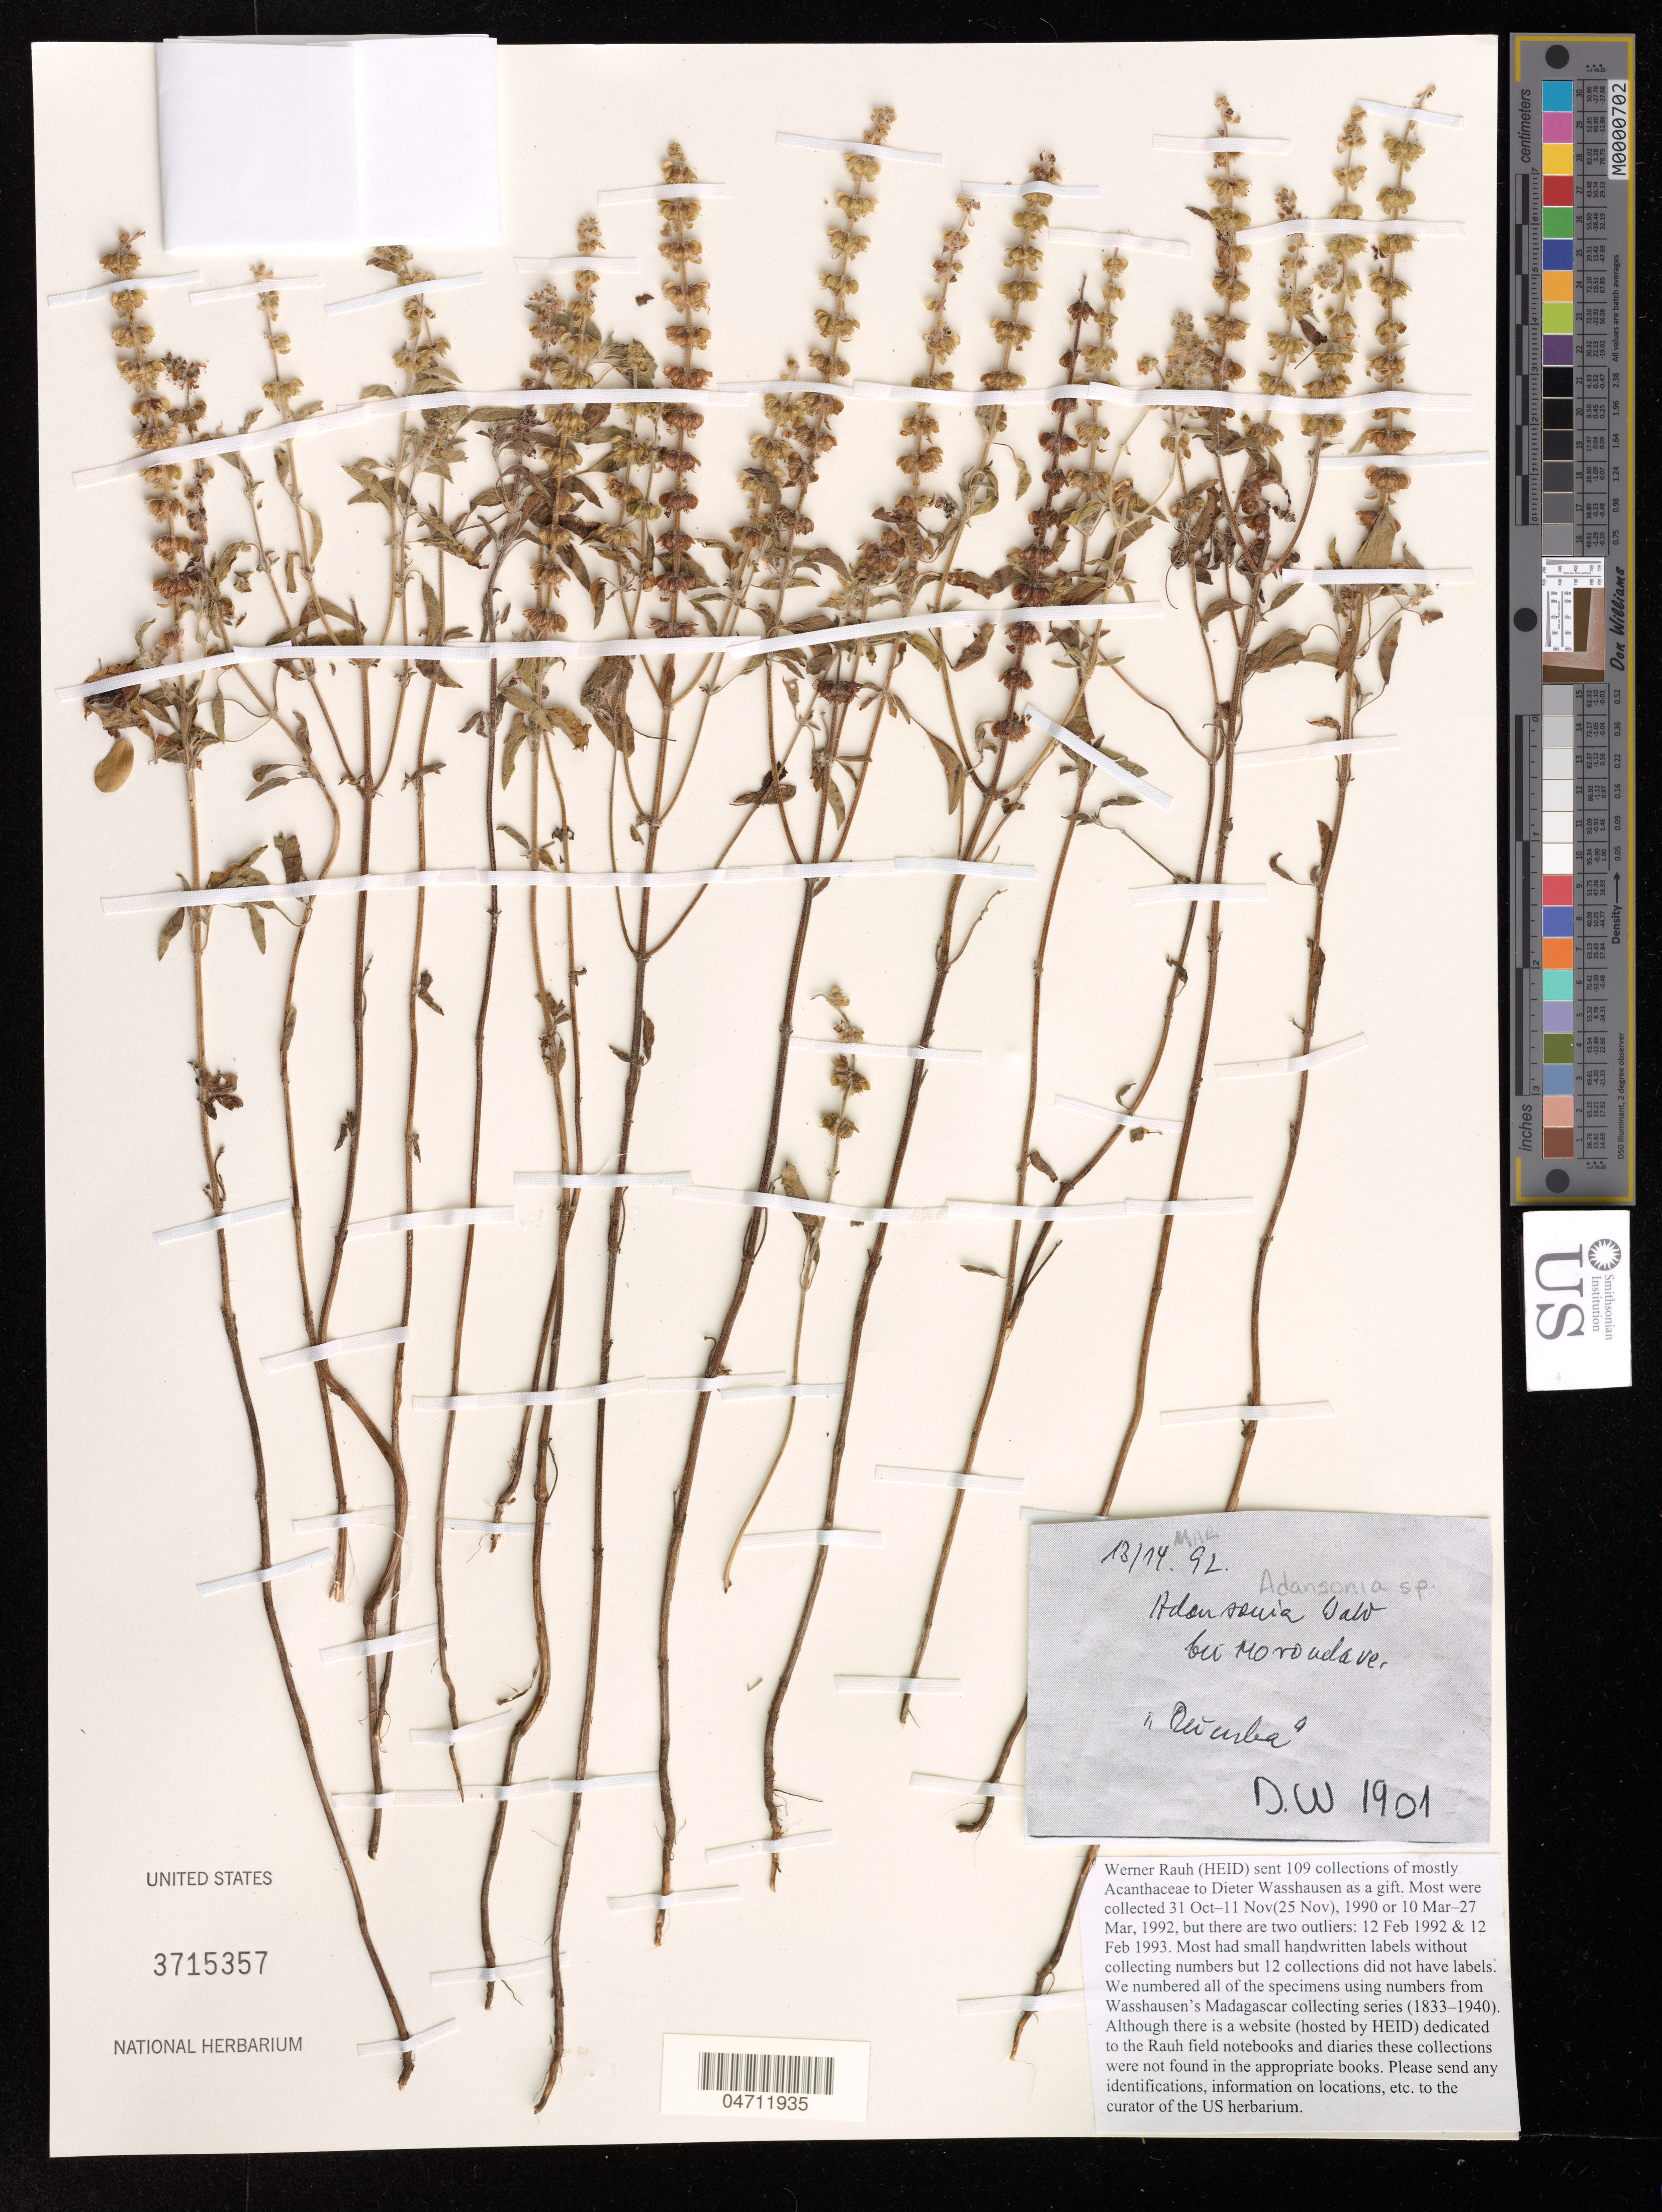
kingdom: Plantae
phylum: Tracheophyta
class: Magnoliopsida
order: Malvales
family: Malvaceae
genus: Adansonia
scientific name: Adansonia sp.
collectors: W. Rauh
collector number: DW 1901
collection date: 1992-03-13/1992-03-14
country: Madagascar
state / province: Tulear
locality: Adansonia forest nr. Morondava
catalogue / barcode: US 3715357